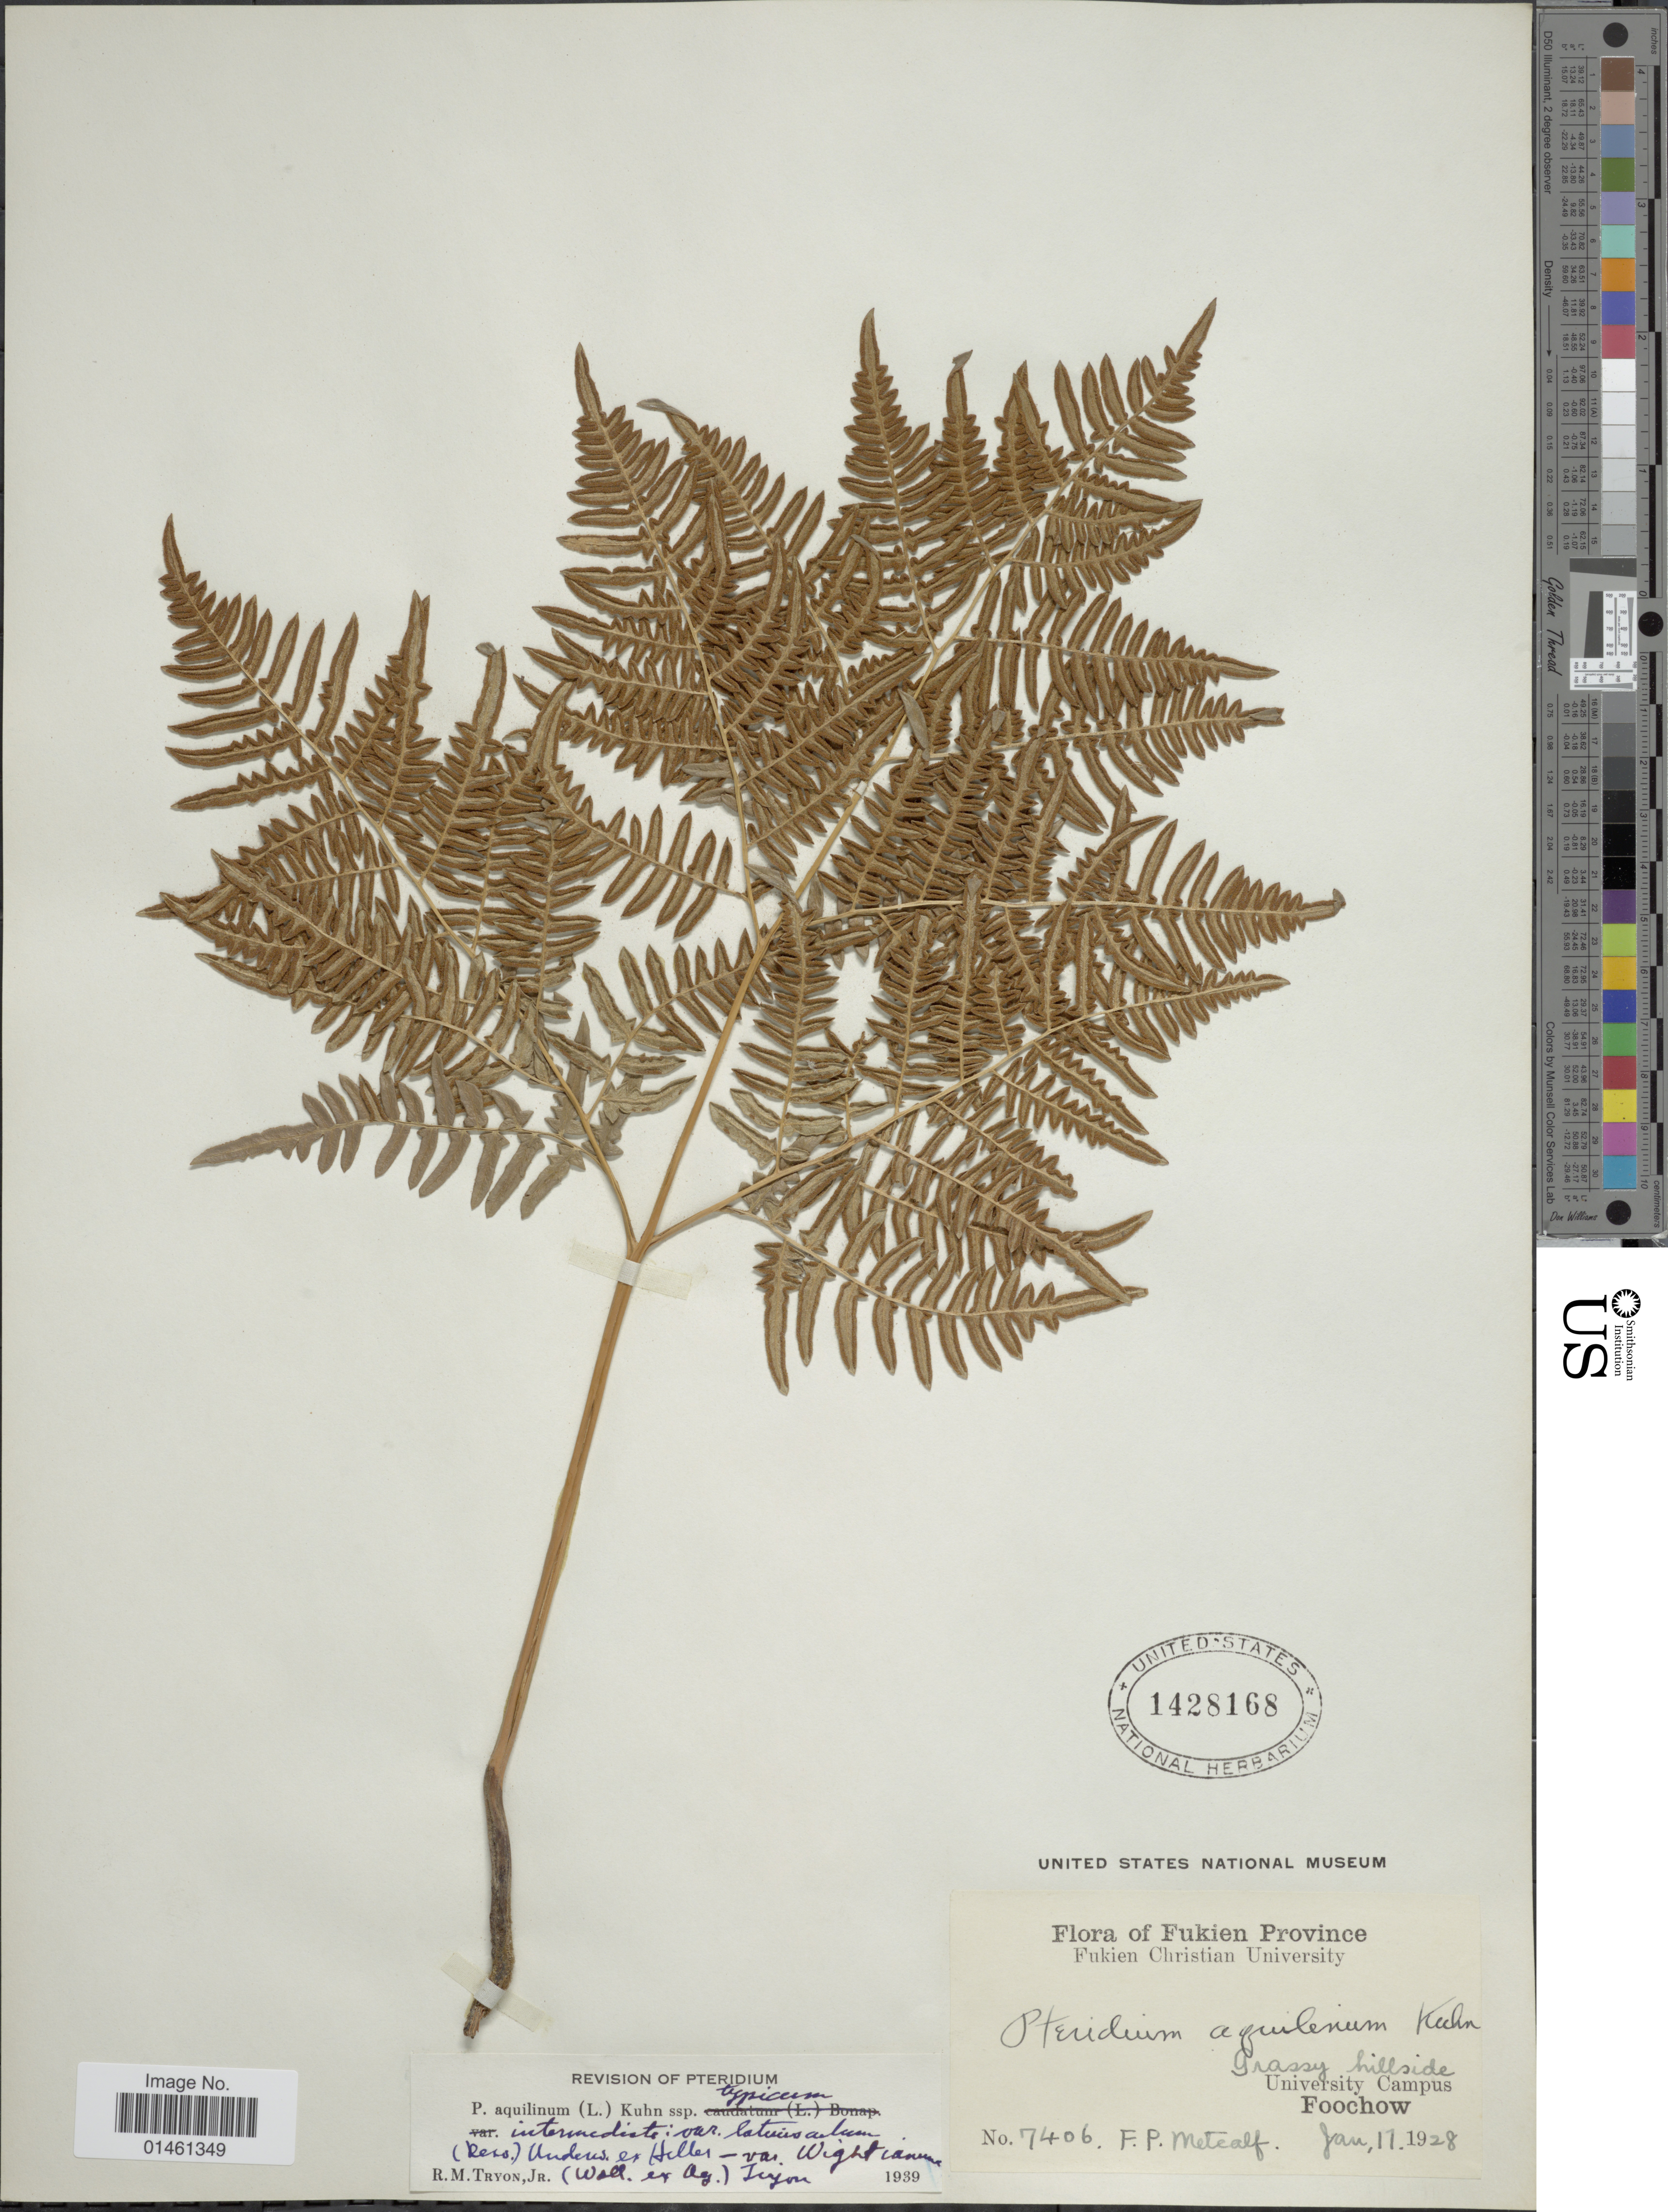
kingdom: Plantae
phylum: Tracheophyta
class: Polypodiopsida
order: Polypodiales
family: Dennstaedtiaceae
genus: Pteridium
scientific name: Pteridium aquilinum var. latiusculum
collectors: F. Metcalf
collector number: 7406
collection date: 1928-01-17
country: China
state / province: Fujian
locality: Fukien province, Foochow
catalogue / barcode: US 1428168